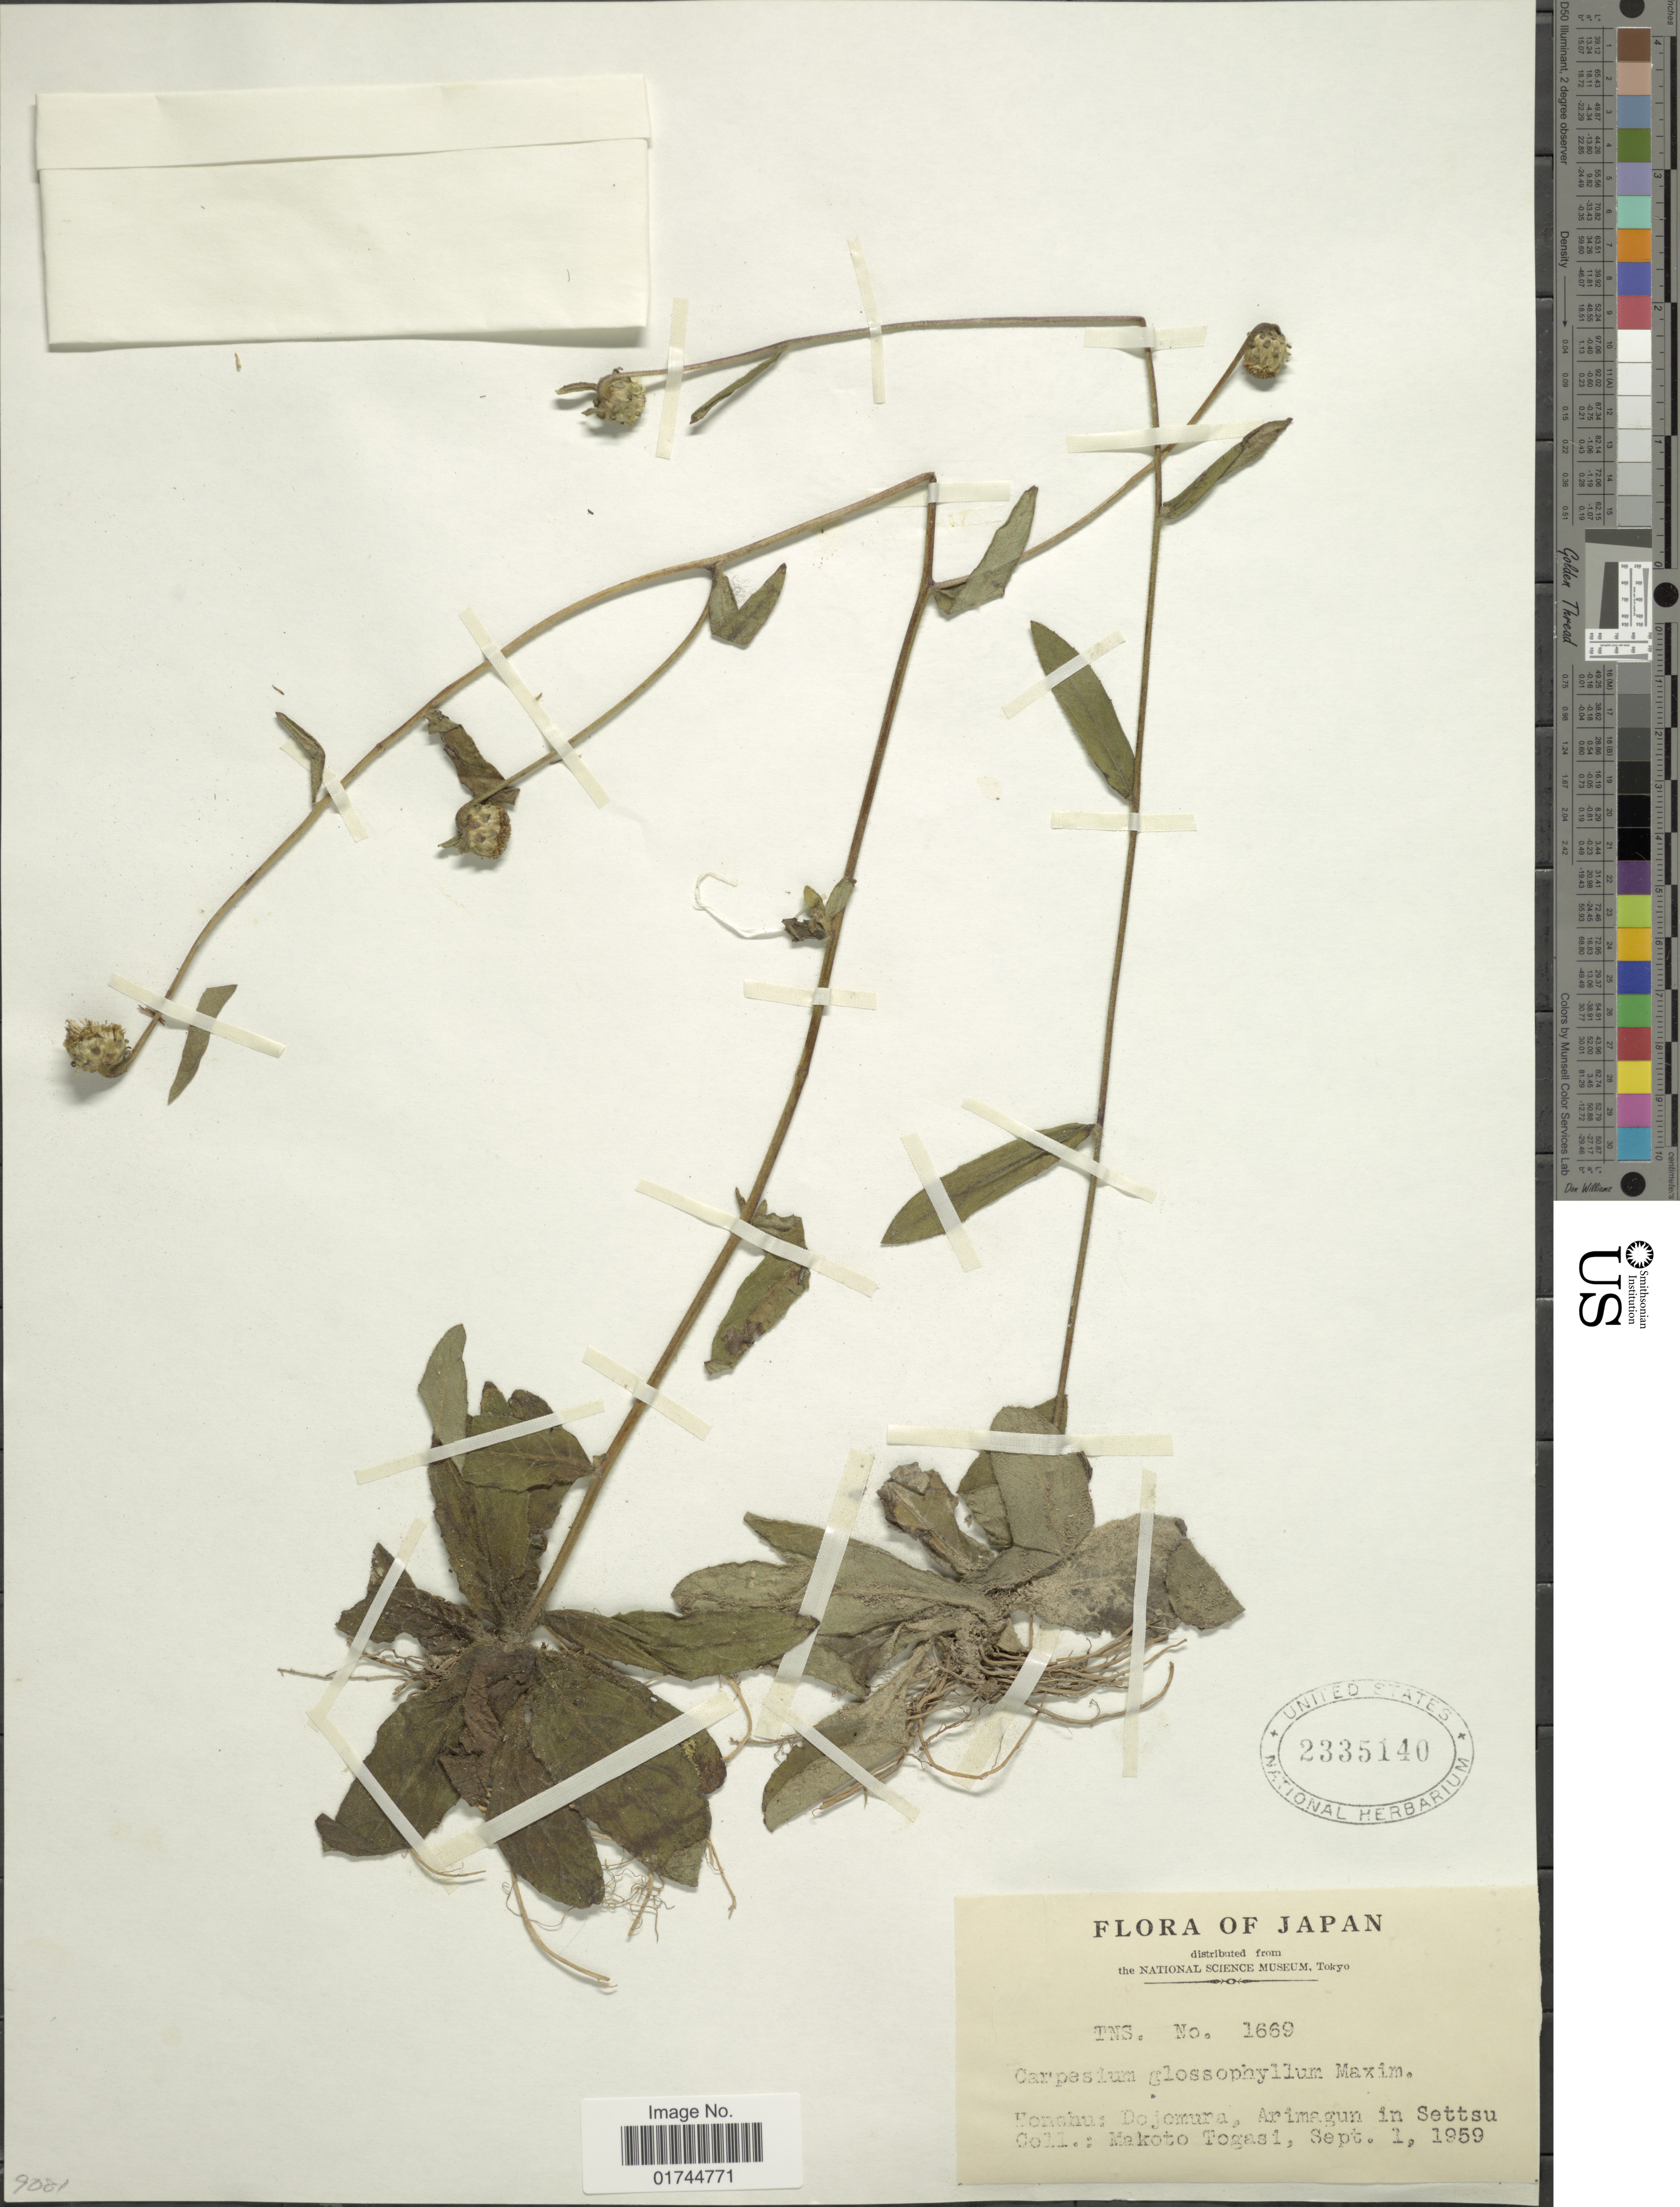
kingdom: Plantae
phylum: Tracheophyta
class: Magnoliopsida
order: Asterales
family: Asteraceae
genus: Carpesium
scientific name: Carpesium glossophyllum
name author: Maxim.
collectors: M. Togasi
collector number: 1669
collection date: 1959-09-01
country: Japan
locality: Dojomuna, Arimagun in Settsu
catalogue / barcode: US 2335140